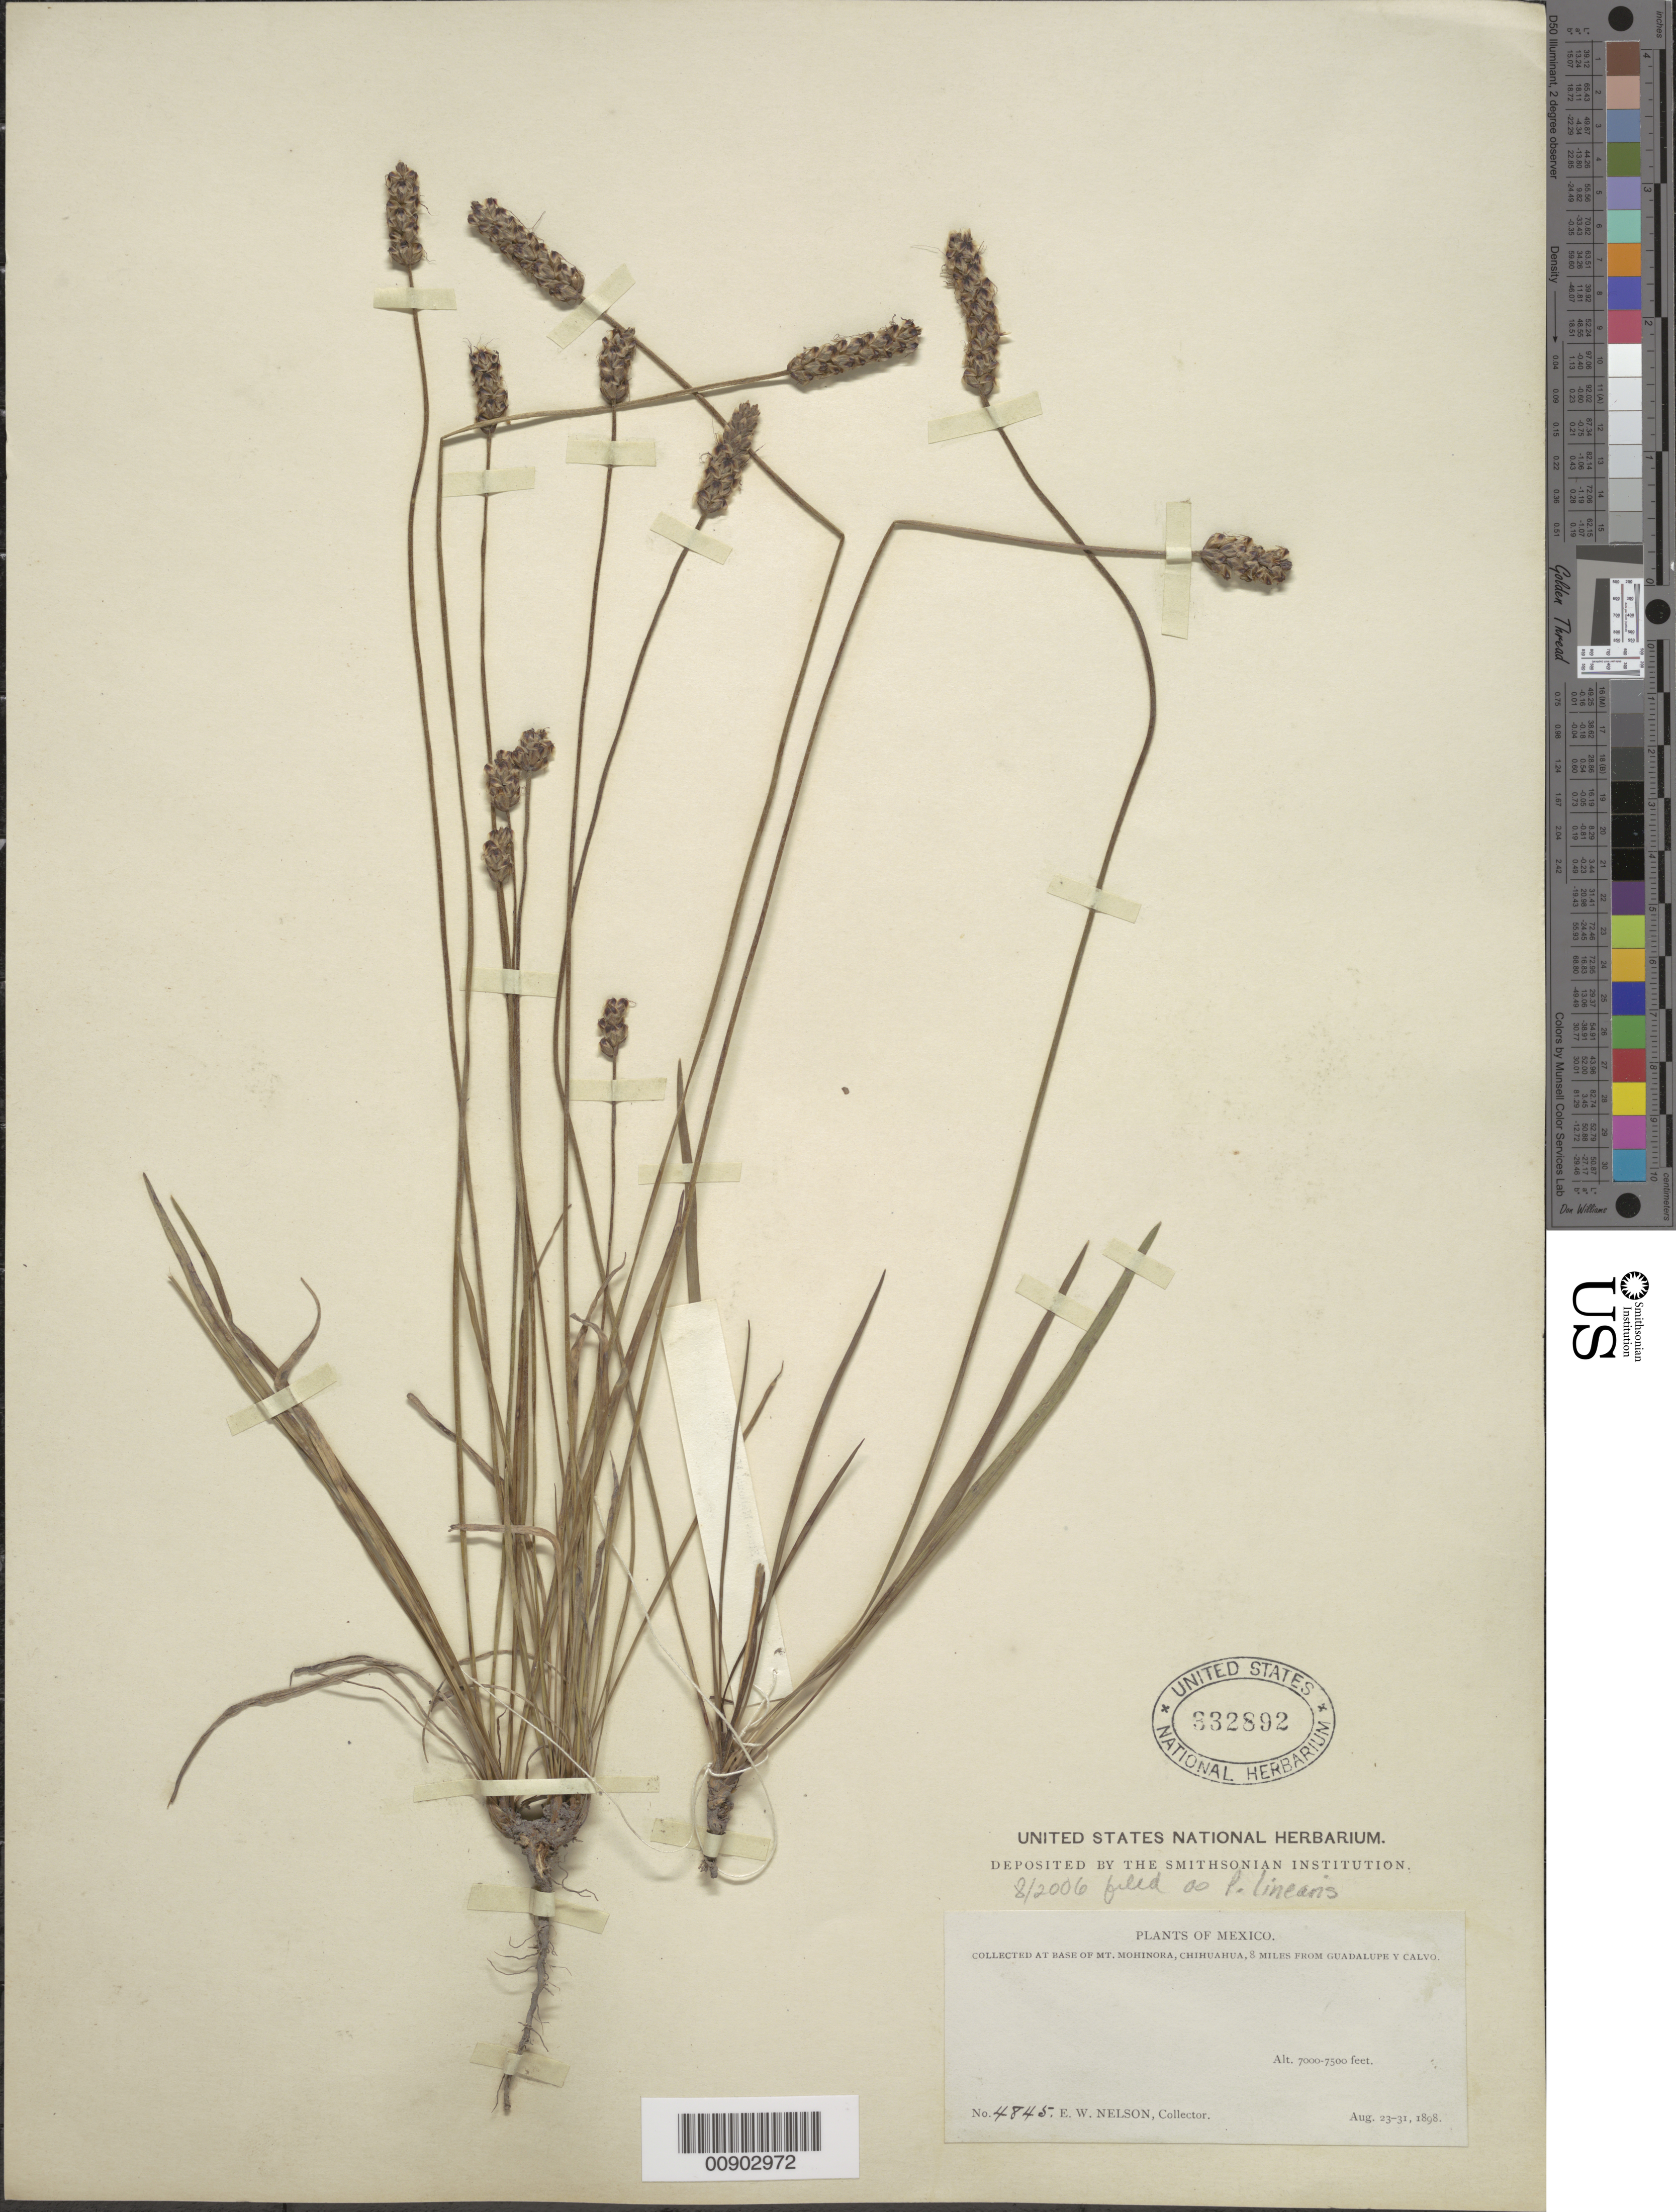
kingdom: Plantae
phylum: Tracheophyta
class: Magnoliopsida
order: Lamiales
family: Plantaginaceae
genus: Plantago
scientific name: Plantago linearis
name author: Kunth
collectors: E. W. Nelson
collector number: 4845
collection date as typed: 23 Aug 1898 to 31 Aug 1898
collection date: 1898-08-23/1898-08-31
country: Mexico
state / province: Chihuahua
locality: Base of Mt. Mohinora, Chihuahua, 8 miles from Guadalupe y Calvo.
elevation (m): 2134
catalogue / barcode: US 332892